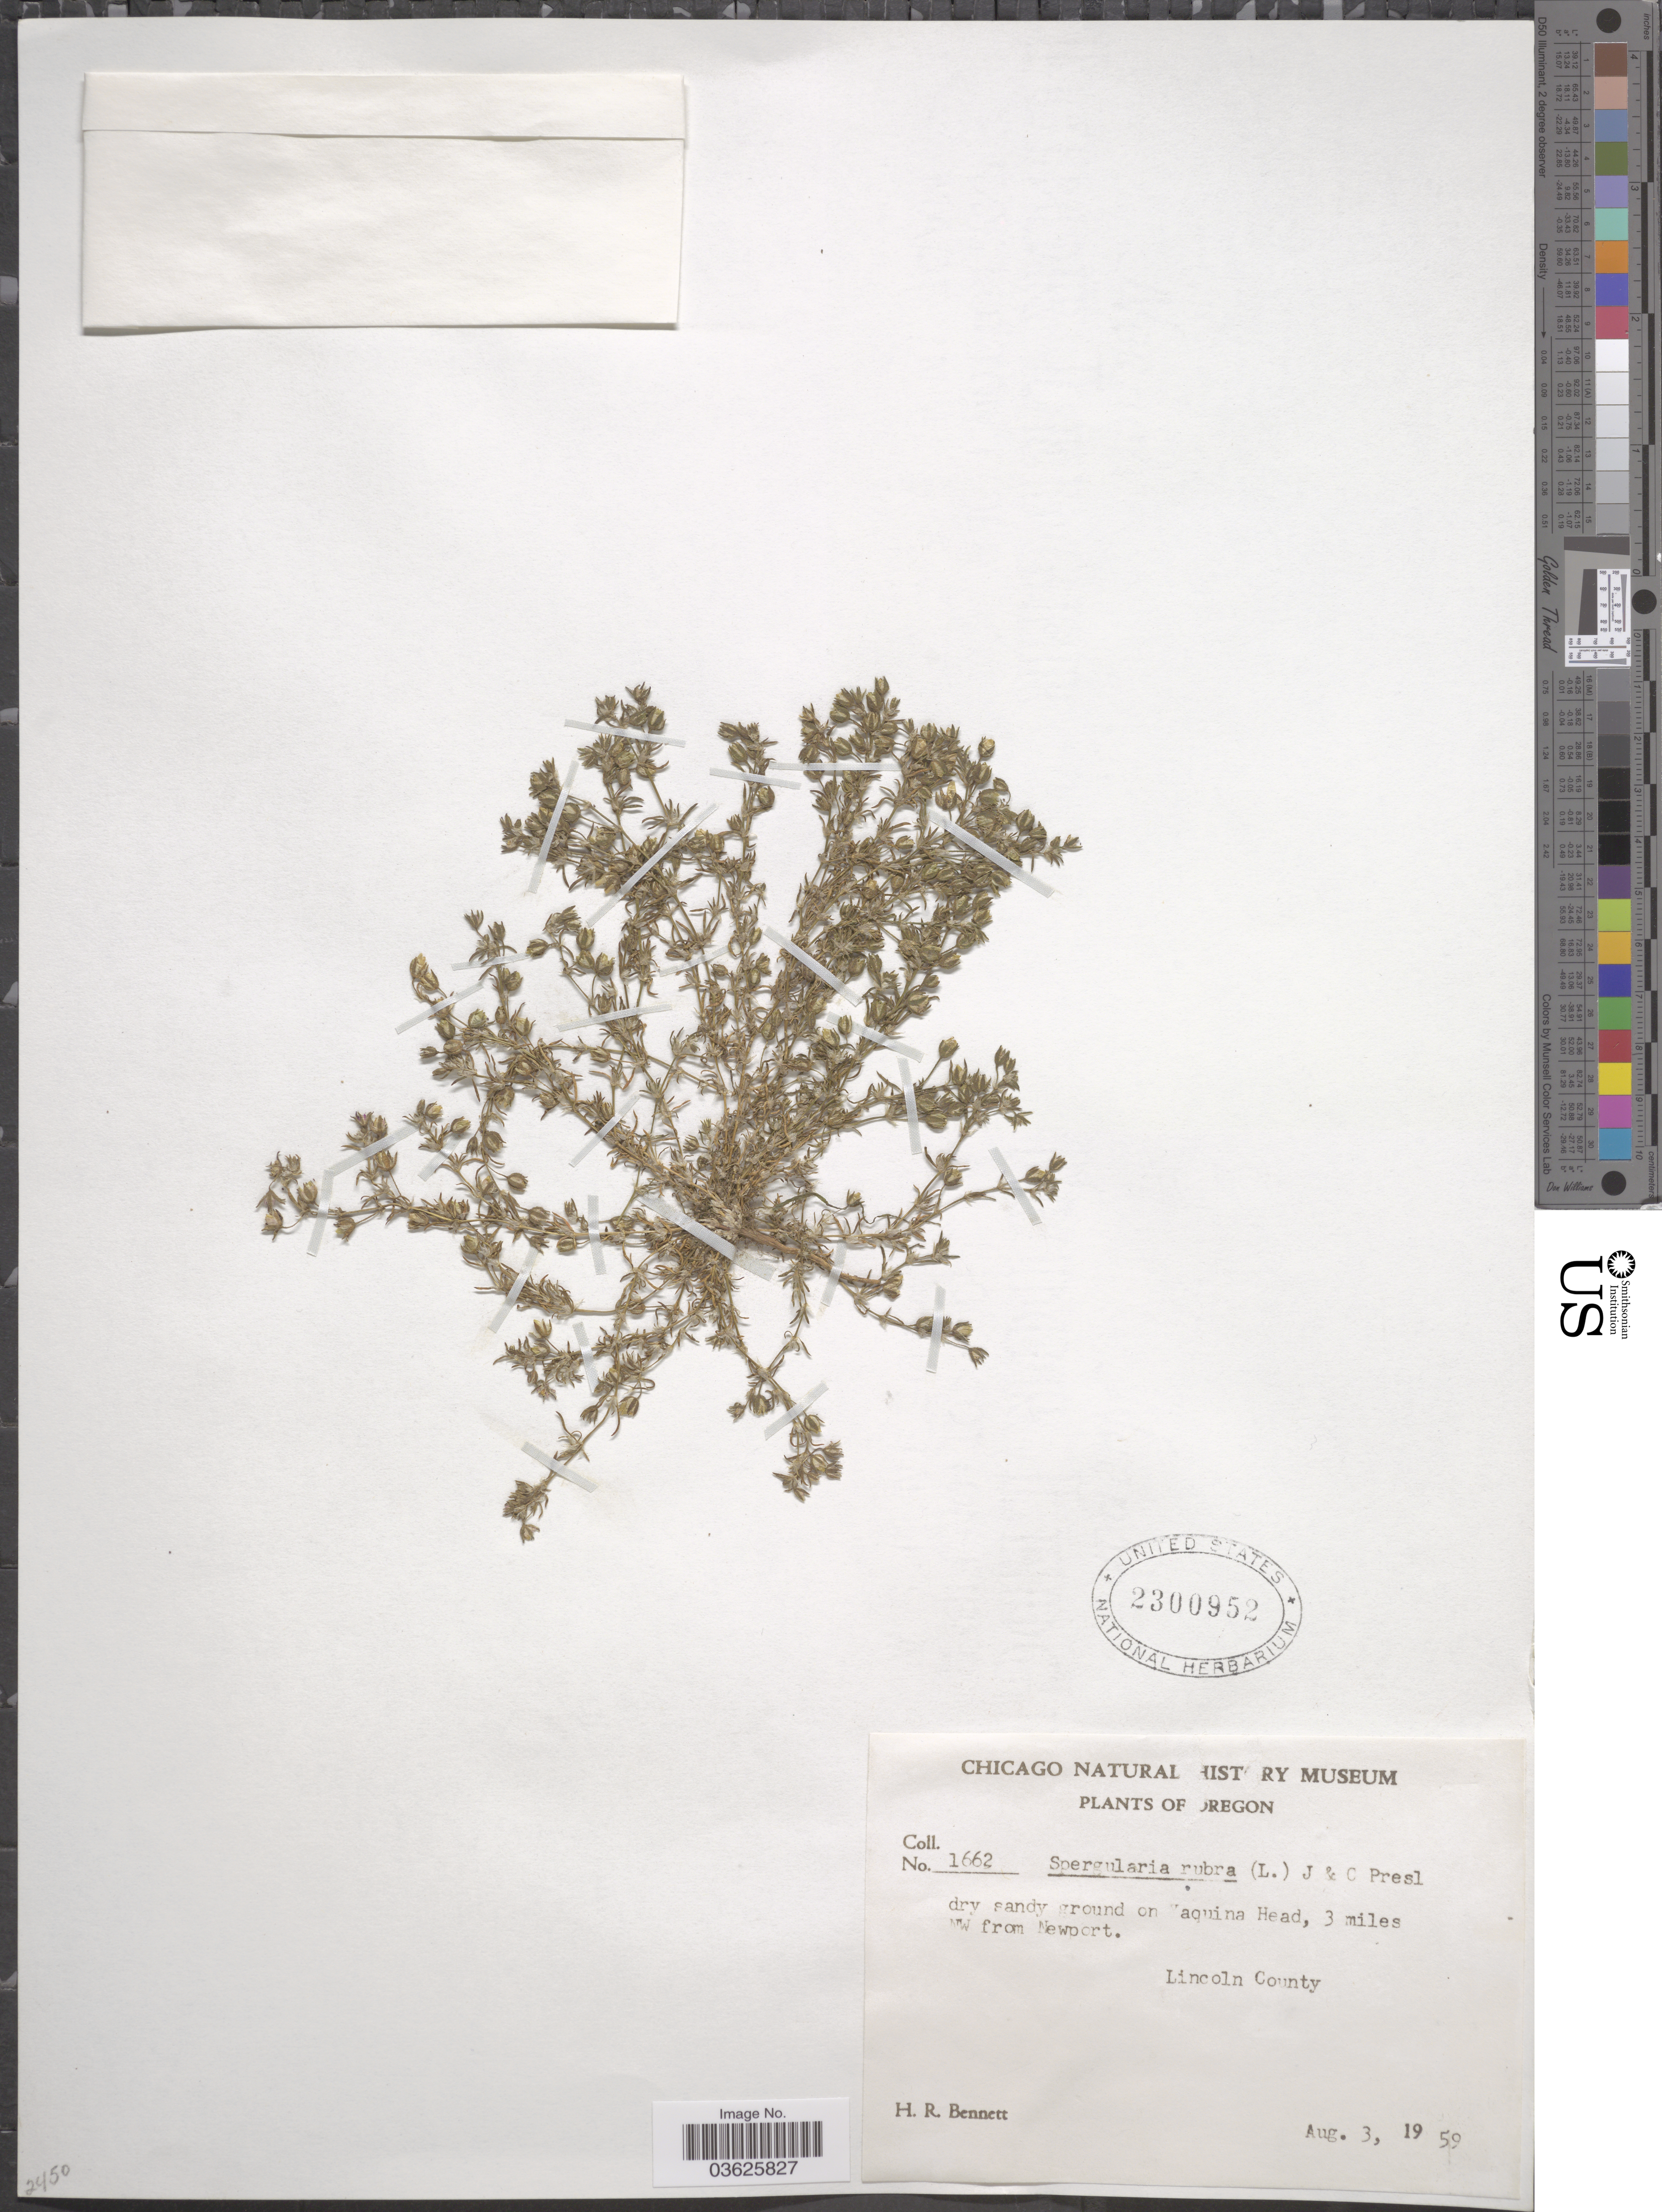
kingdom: Plantae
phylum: Tracheophyta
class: Magnoliopsida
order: Caryophyllales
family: Caryophyllaceae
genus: Spergularia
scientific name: Spergularia rubra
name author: (L.) J. Presl & C. Presl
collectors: H. R. Bennett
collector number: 1662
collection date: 1959-08-03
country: United States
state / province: Oregon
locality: Dry sandy ground on Vaquina Head, 3 miles NW from Newport. Lincoln County.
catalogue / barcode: US 2300952